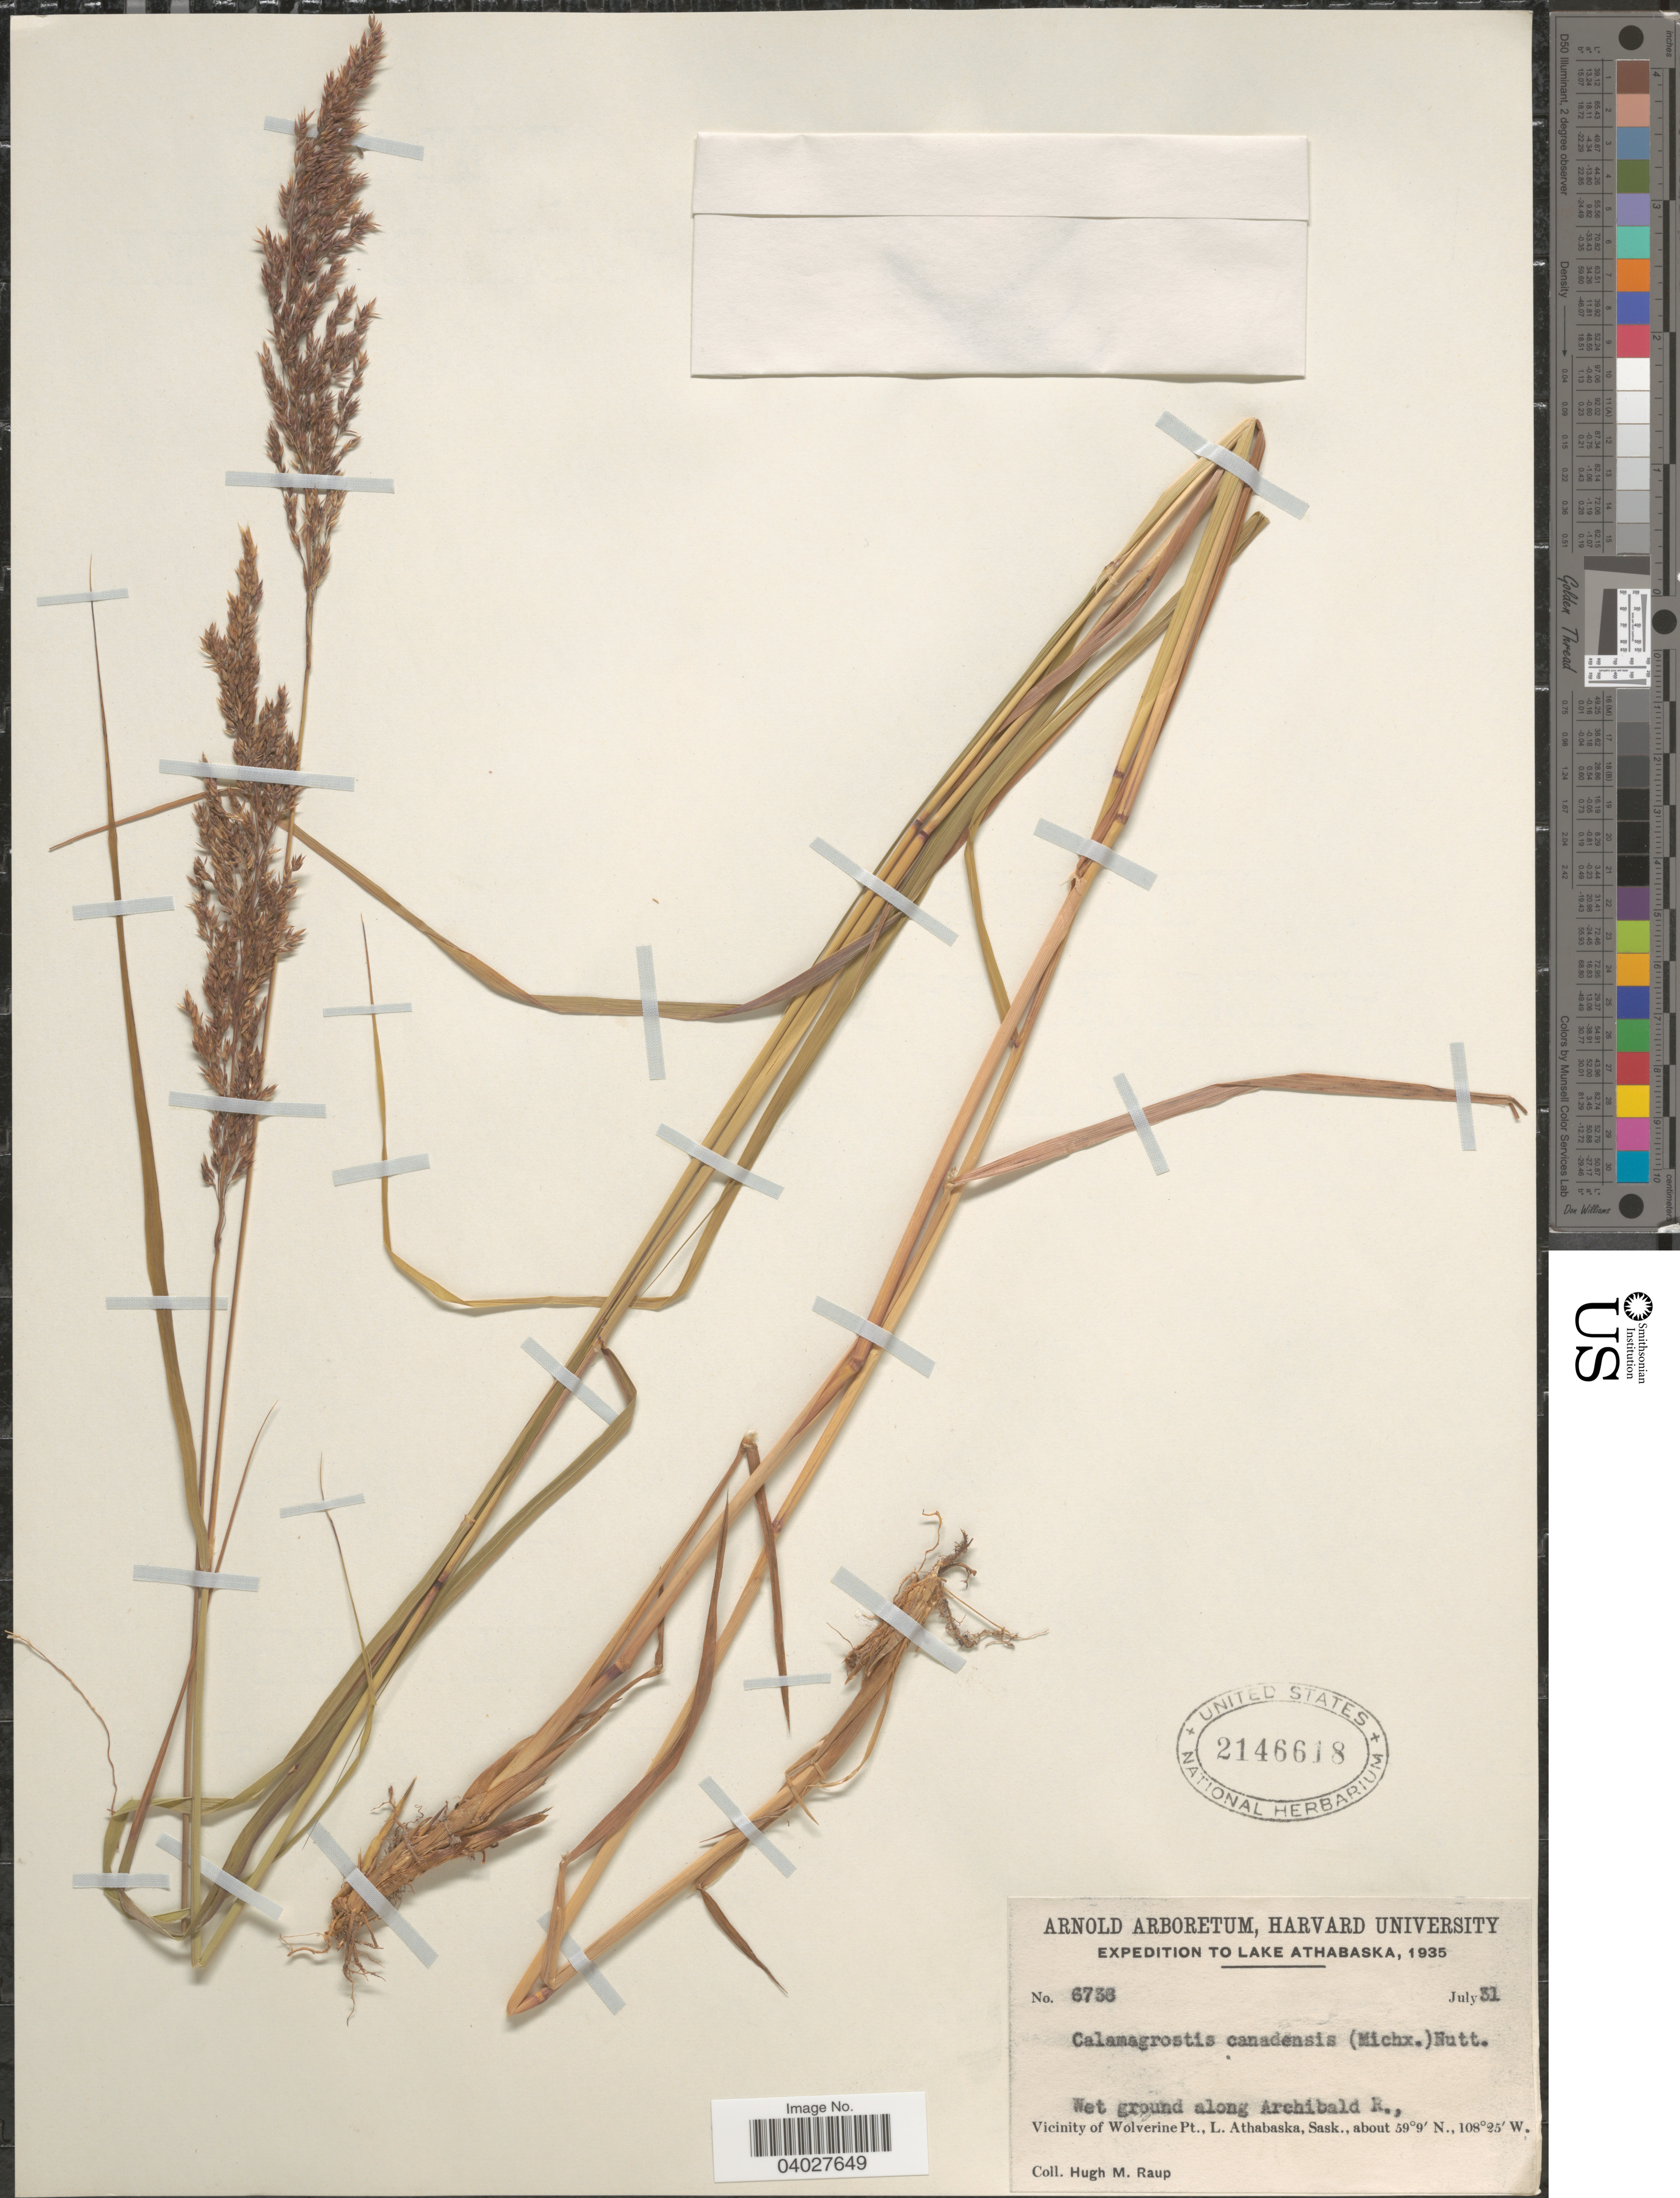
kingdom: Plantae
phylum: Tracheophyta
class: Liliopsida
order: Poales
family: Poaceae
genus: Calamagrostis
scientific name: Calamagrostis canadensis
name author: (Michx.) P. Beauv.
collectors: H. Raup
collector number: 6738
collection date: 1935-07-31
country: Canada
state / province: Saskatchewan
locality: Lake Athabaska. Wet ground along Archibald R., Vicinity of Wolverine Pt.,, L. Athabaska.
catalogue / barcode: US 2146618